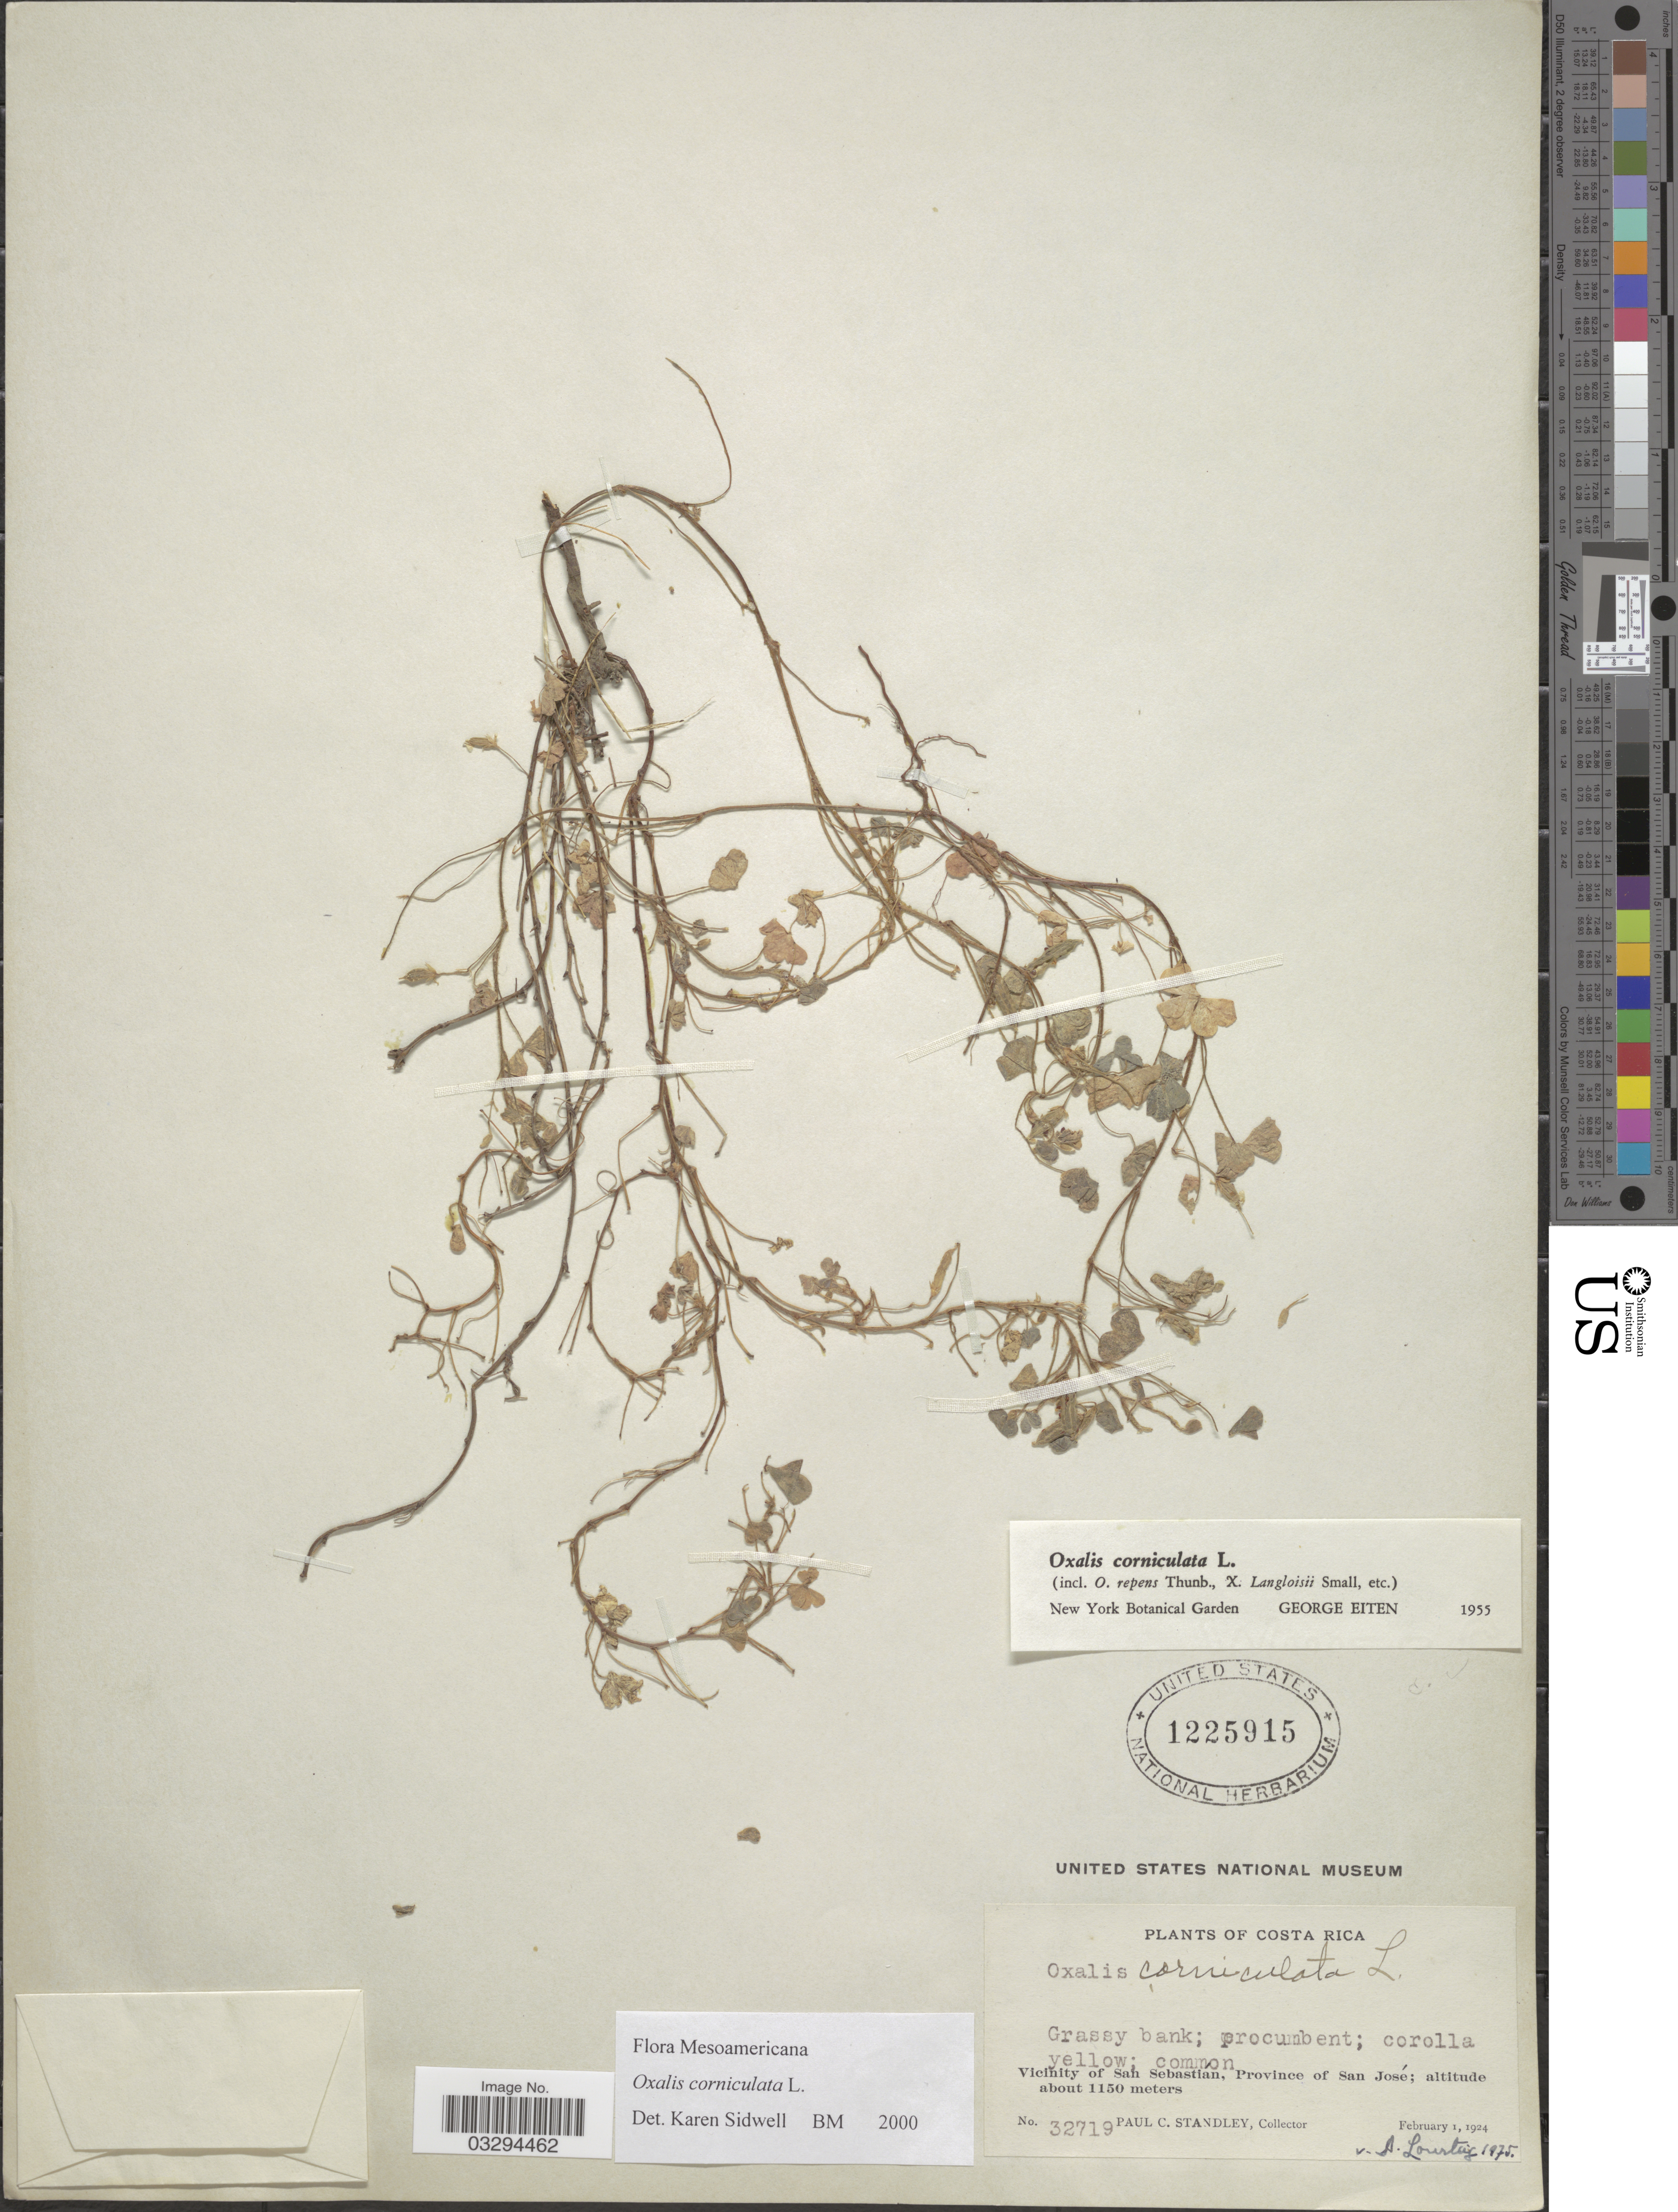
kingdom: Plantae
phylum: Tracheophyta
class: Magnoliopsida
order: Oxalidales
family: Oxalidaceae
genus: Oxalis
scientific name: Oxalis corniculata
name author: L.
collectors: P. C. Standley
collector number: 32719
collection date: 1924-02-01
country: Costa Rica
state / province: San José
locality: Vicinity of San Sebastian.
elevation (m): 1150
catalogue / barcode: US 1225915